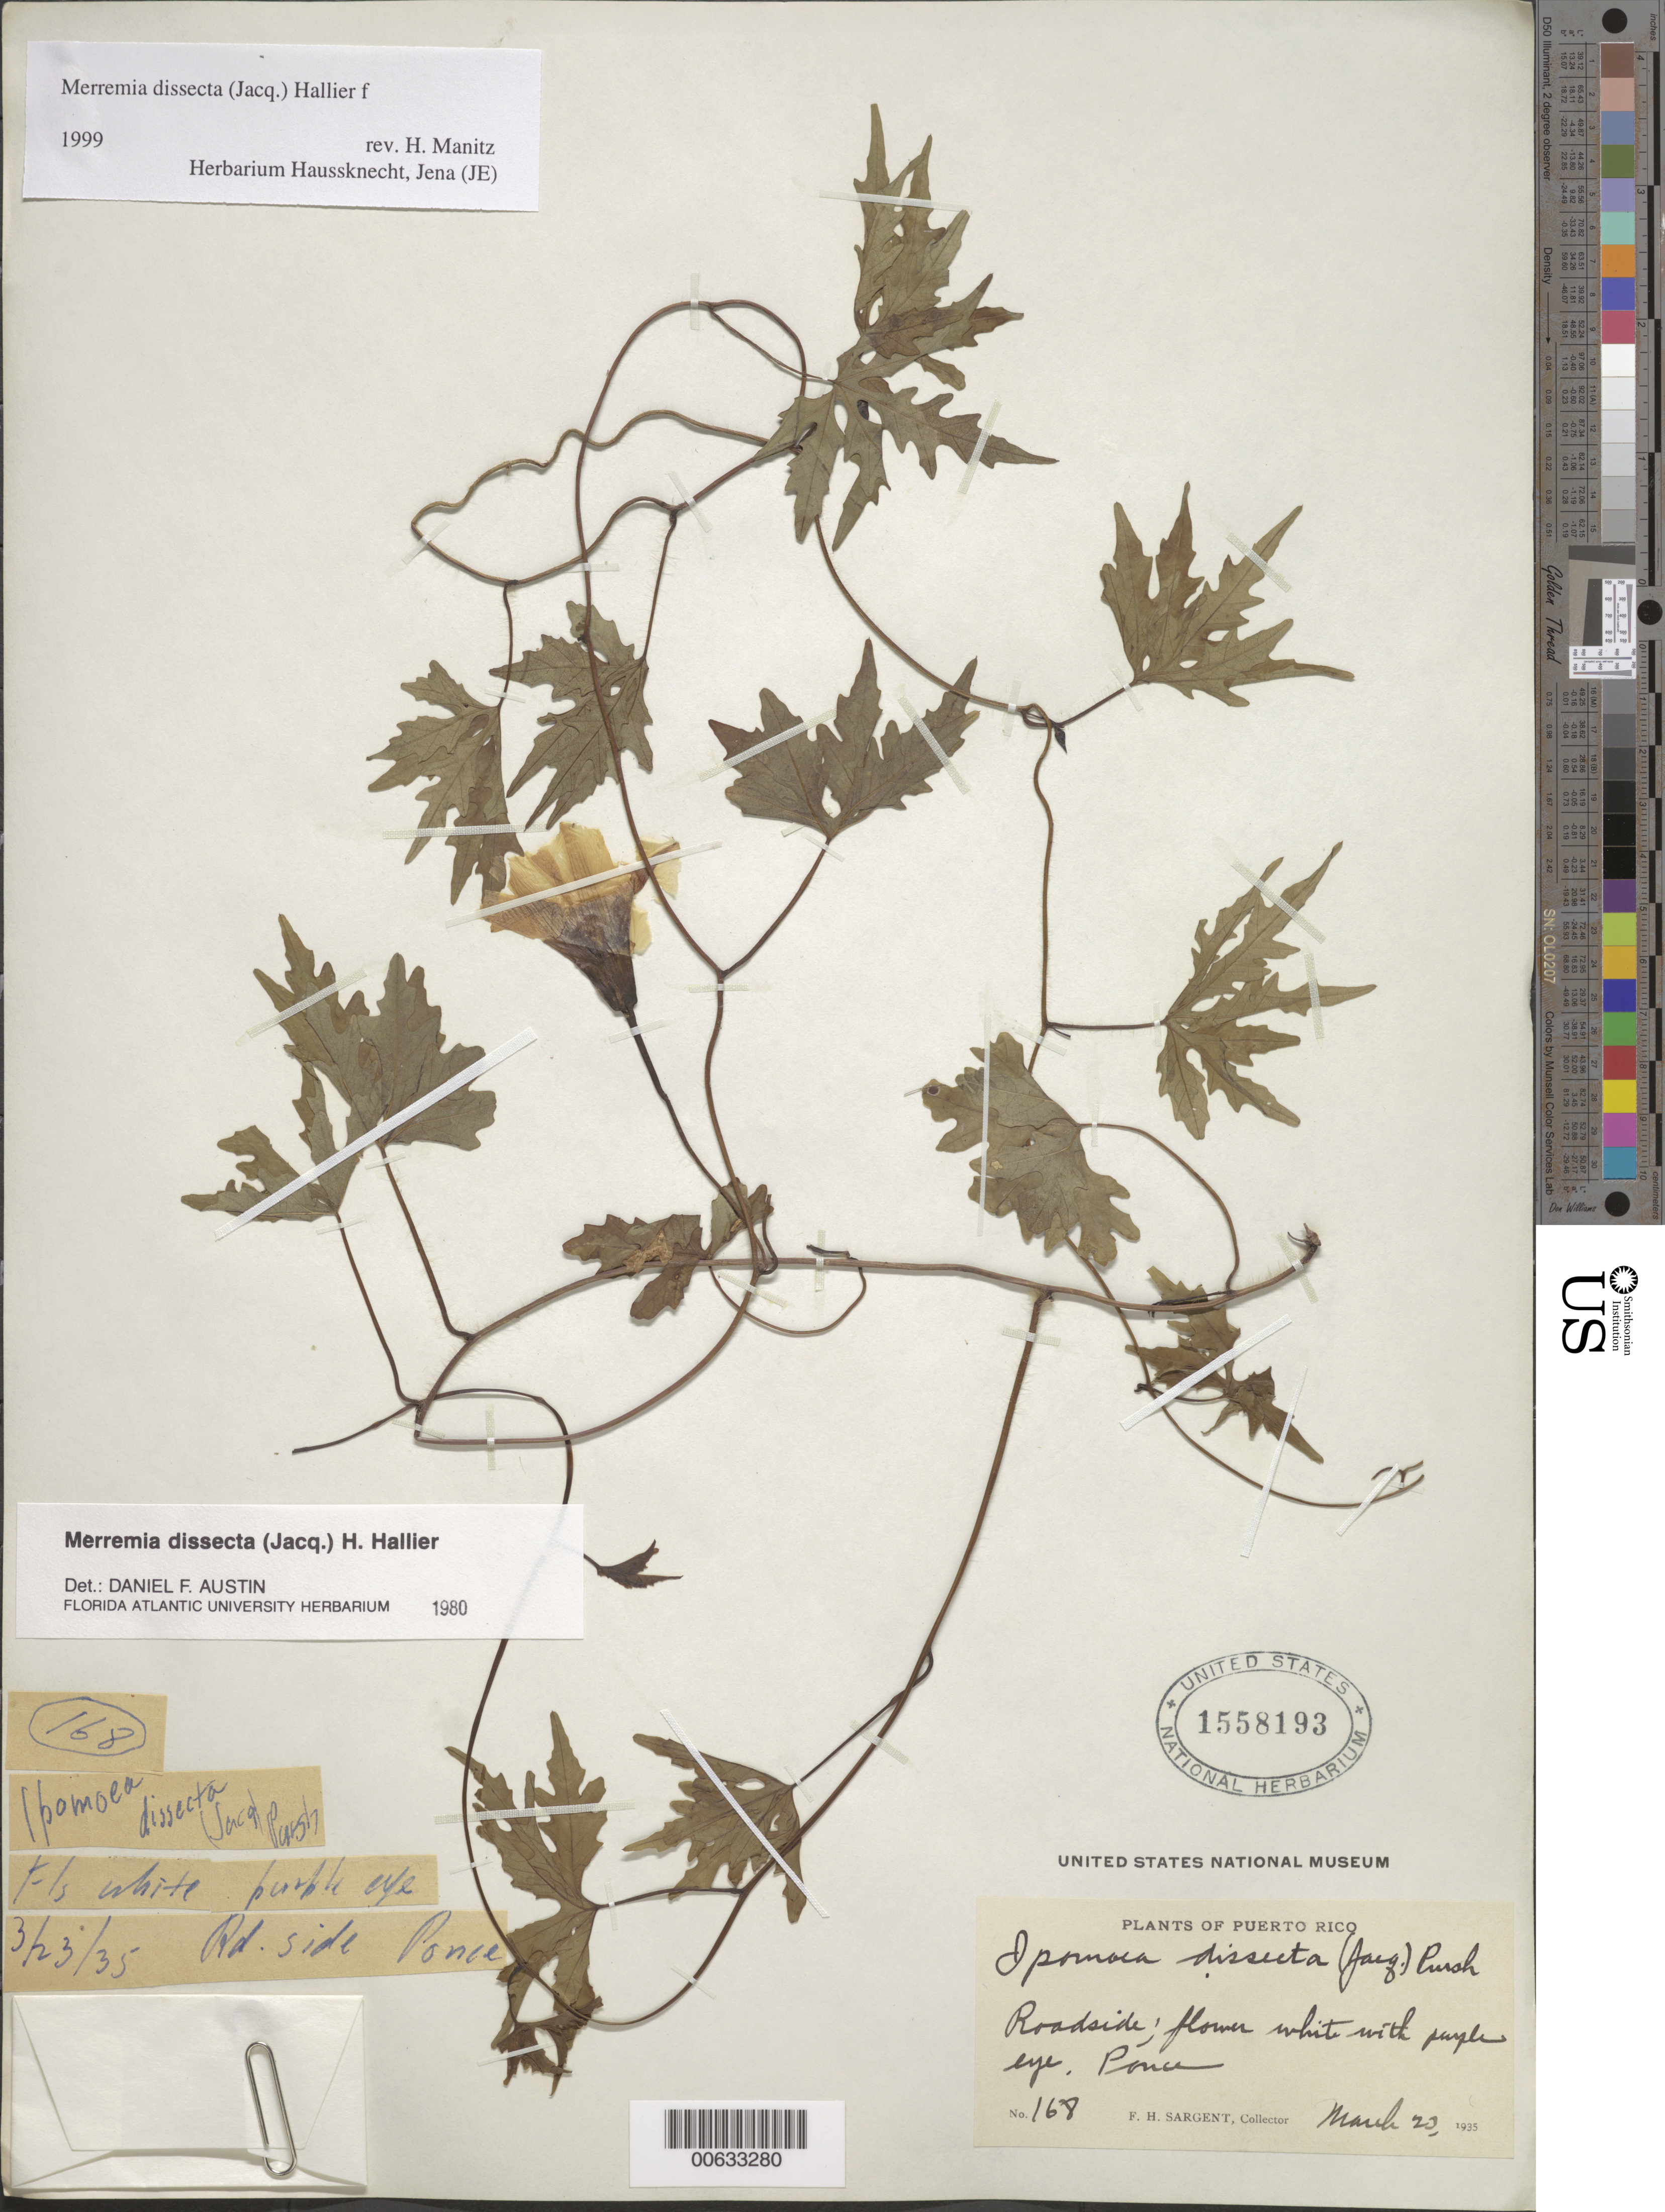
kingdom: Plantae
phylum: Tracheophyta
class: Magnoliopsida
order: Solanales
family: Convolvulaceae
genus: Distimake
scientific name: Distimake dissectus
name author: (Jacq.) A. R. Simões & Staples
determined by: Strong, Mark T., (BOT), Smithsonian Institution - National Museum of Natural History (UNITED STATES)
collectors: F. H. Sargent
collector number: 168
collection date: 1935-03-23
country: Puerto Rico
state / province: Ponce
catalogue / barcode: US 1558193